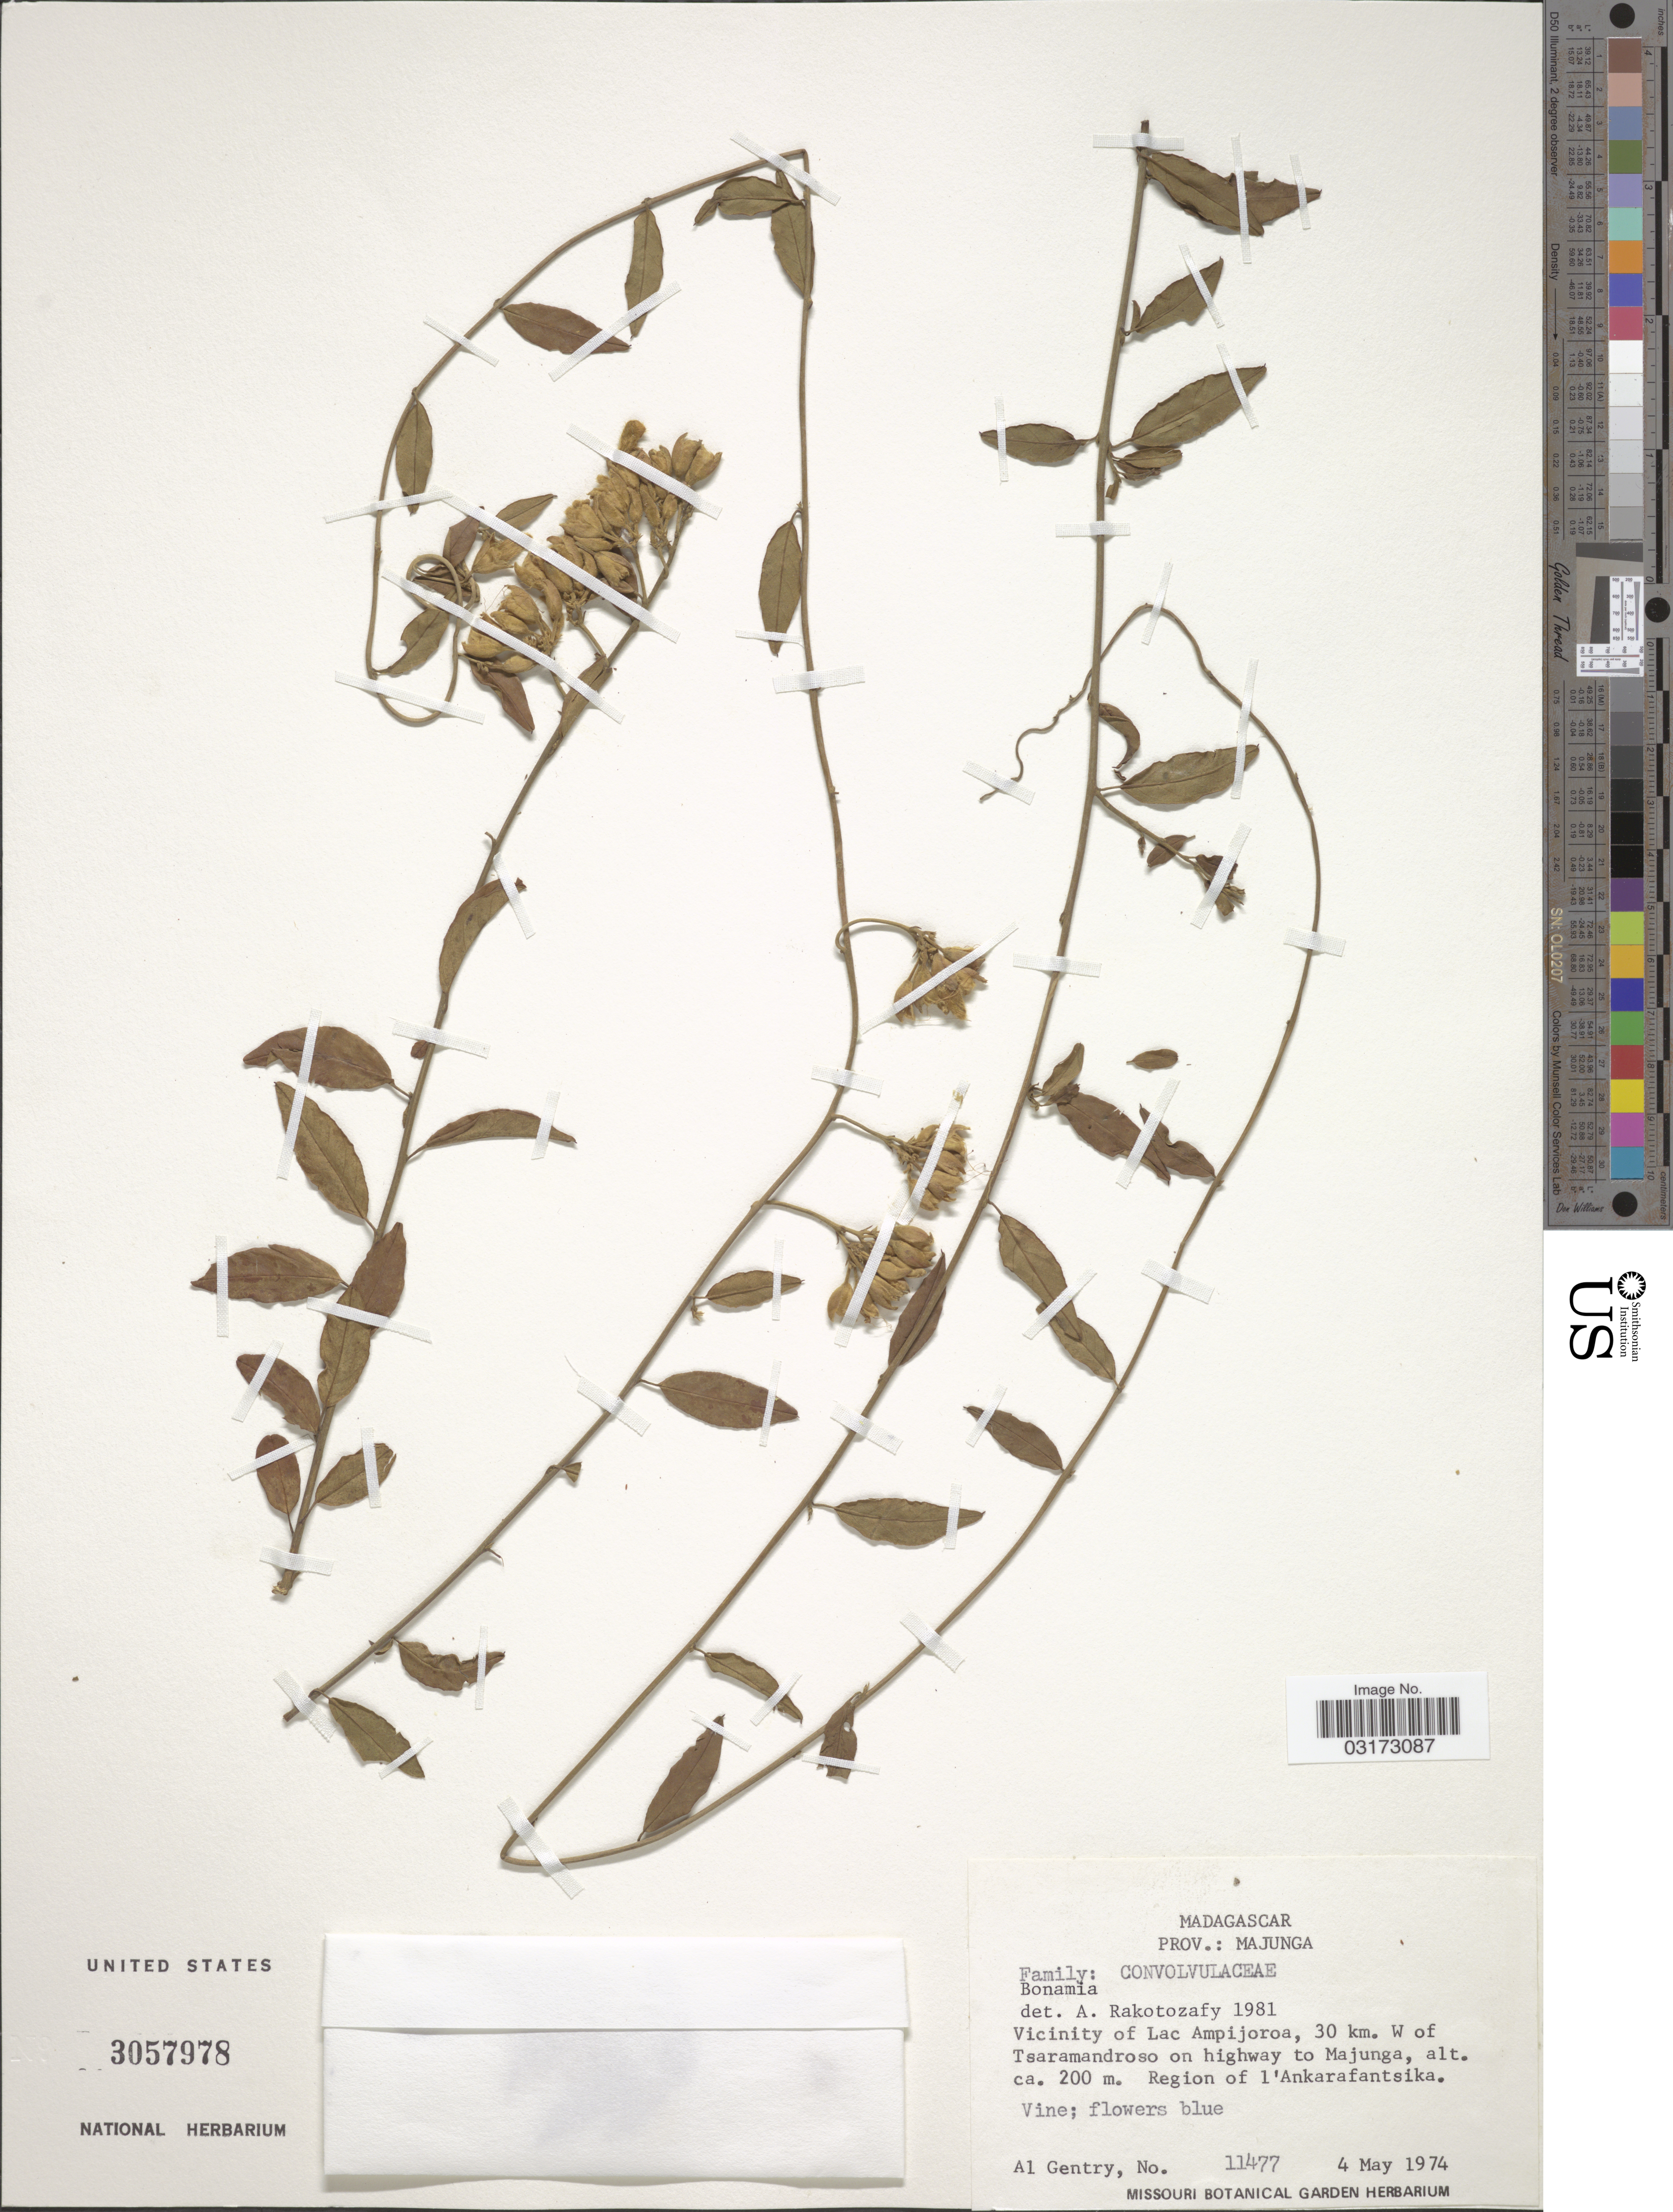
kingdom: Plantae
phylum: Tracheophyta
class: Magnoliopsida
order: Solanales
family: Convolvulaceae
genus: Bonamia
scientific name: Bonamia sp.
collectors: A. H. Gentry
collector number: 11477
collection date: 1974-05-04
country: Madagascar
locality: Prov.: Majunga. Vicinity of Lac Ampijoroa, 30 km. W of Tsaramandroso of highway to Majunga. Region of l'Ankarafantsika.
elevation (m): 200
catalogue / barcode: US 3057978